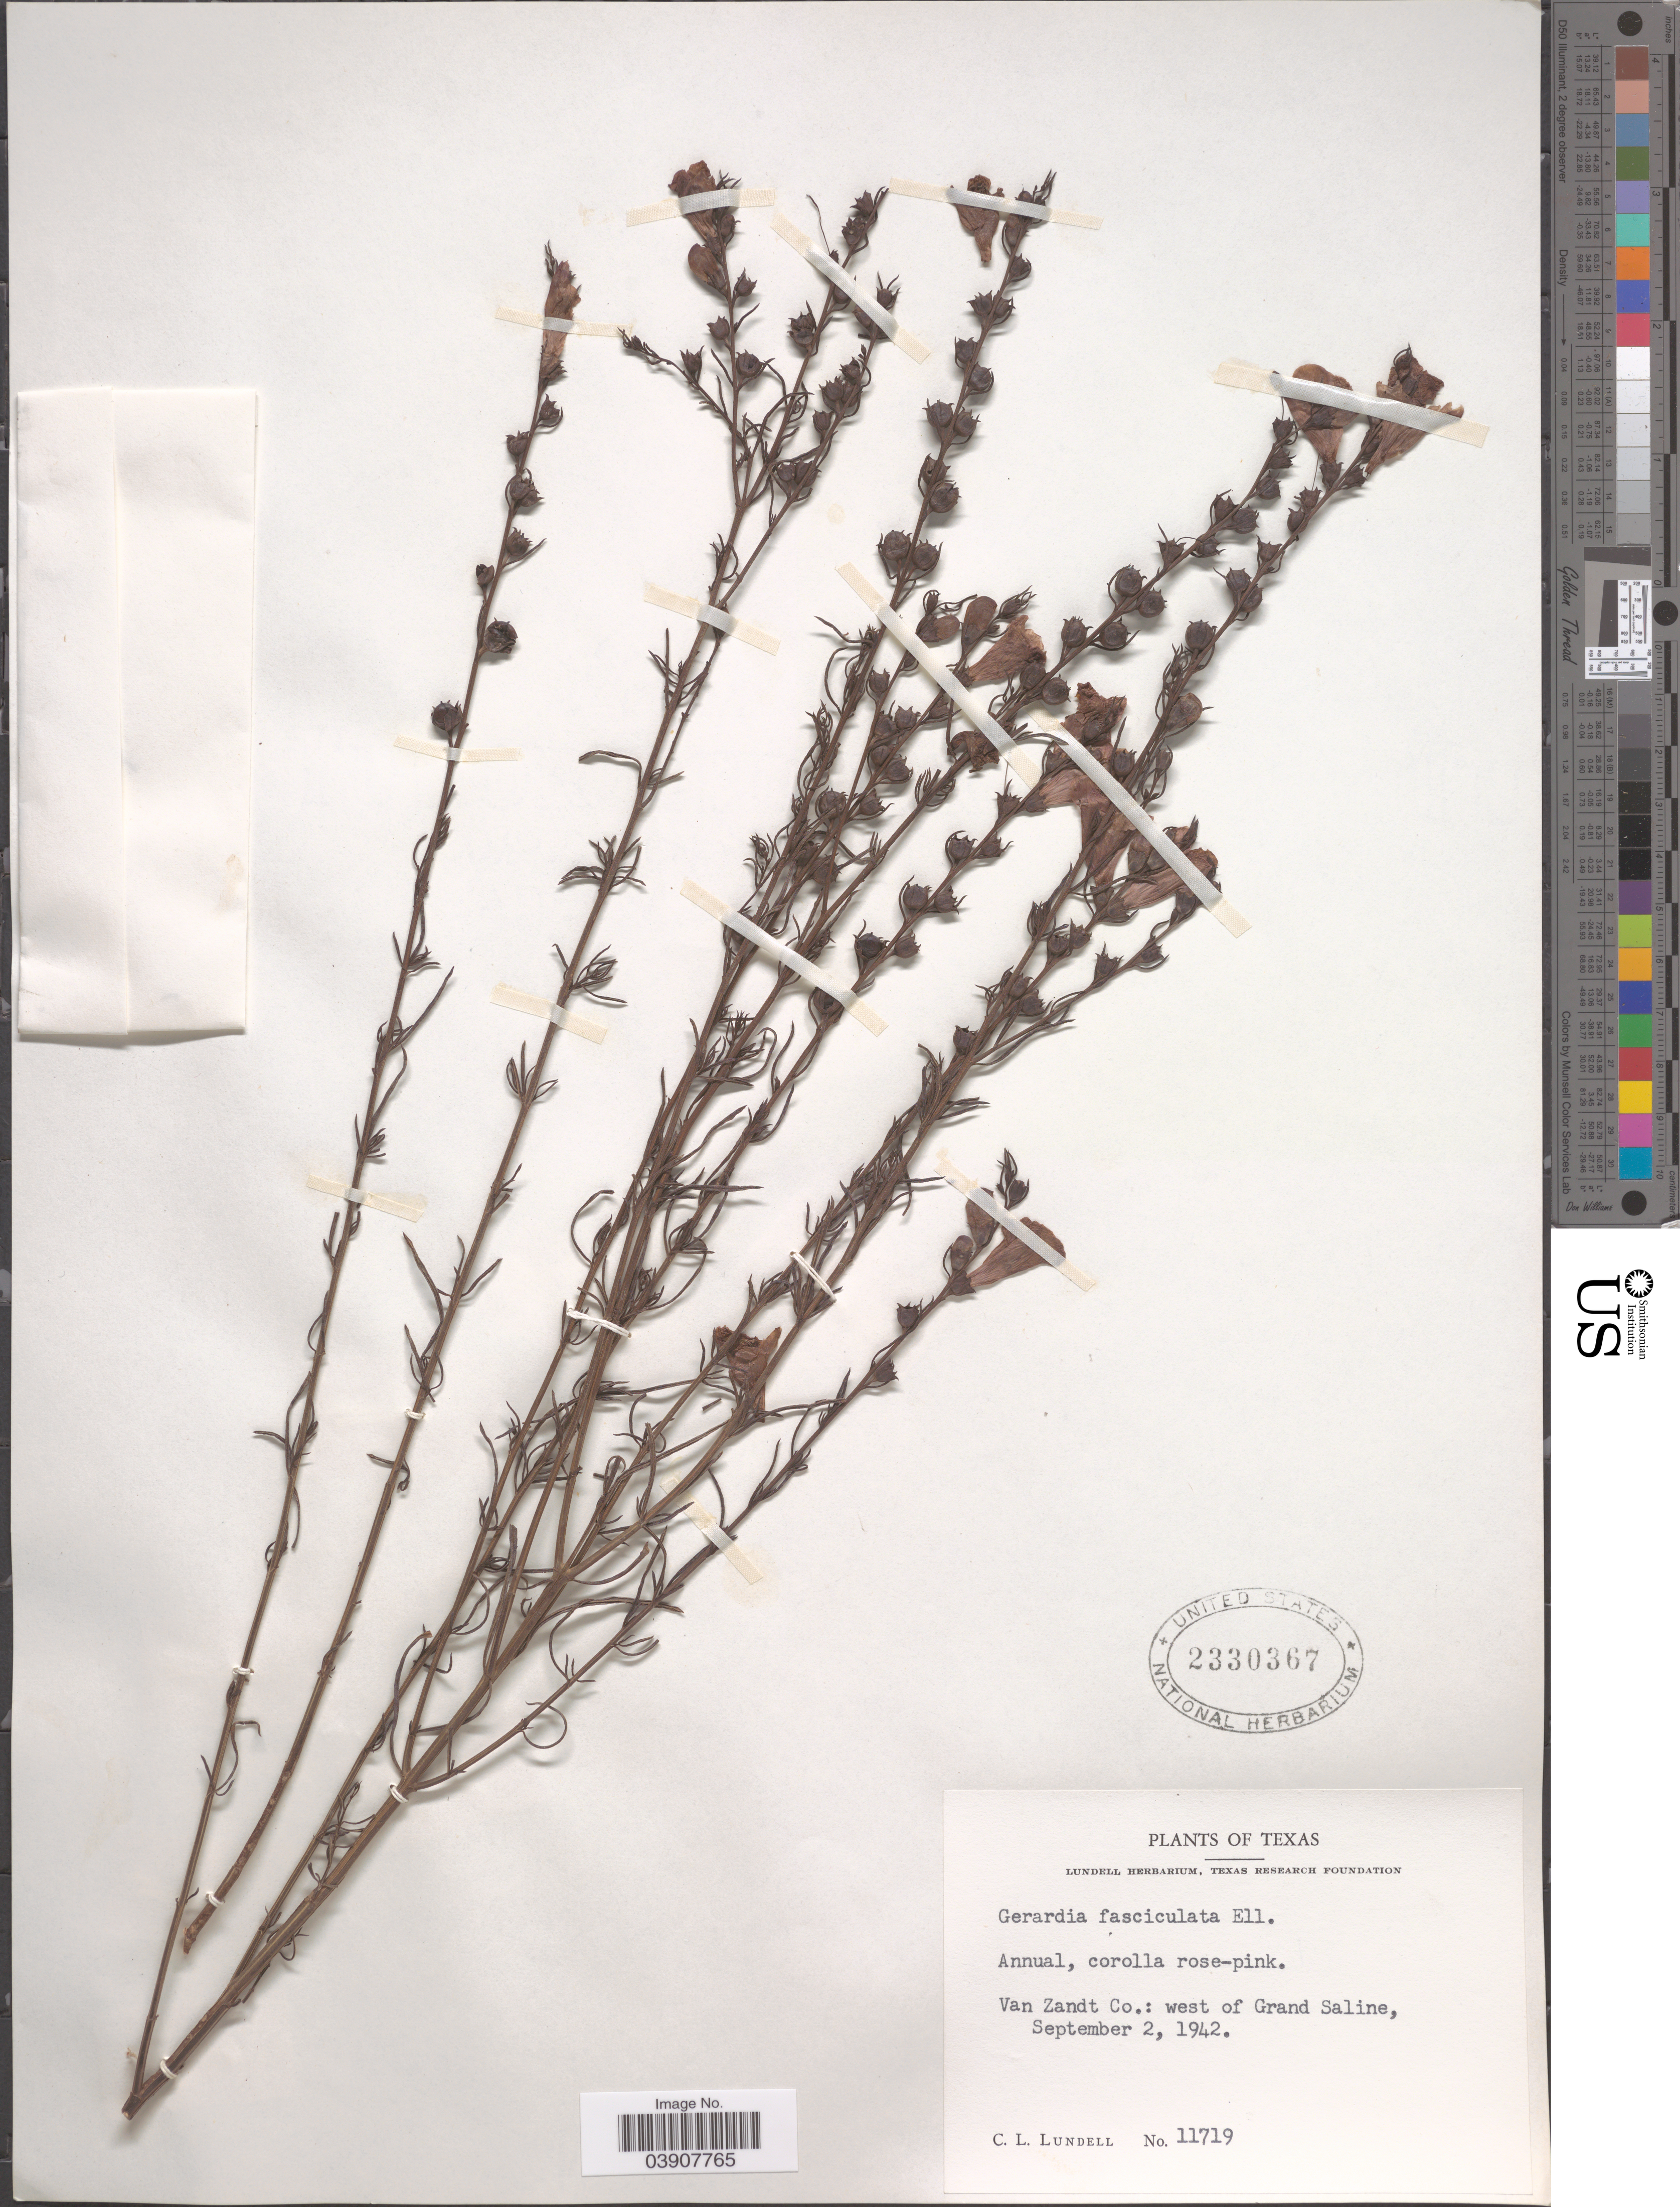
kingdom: Plantae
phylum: Tracheophyta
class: Magnoliopsida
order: Lamiales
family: Orobanchaceae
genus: Agalinis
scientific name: Agalinis fasciculata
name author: (Elliott) Raf.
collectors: C. L. Lundell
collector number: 11719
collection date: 1942-09-02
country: United States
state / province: Texas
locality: Van Zandt Co.: west of Grand Saline.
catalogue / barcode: US 2330367